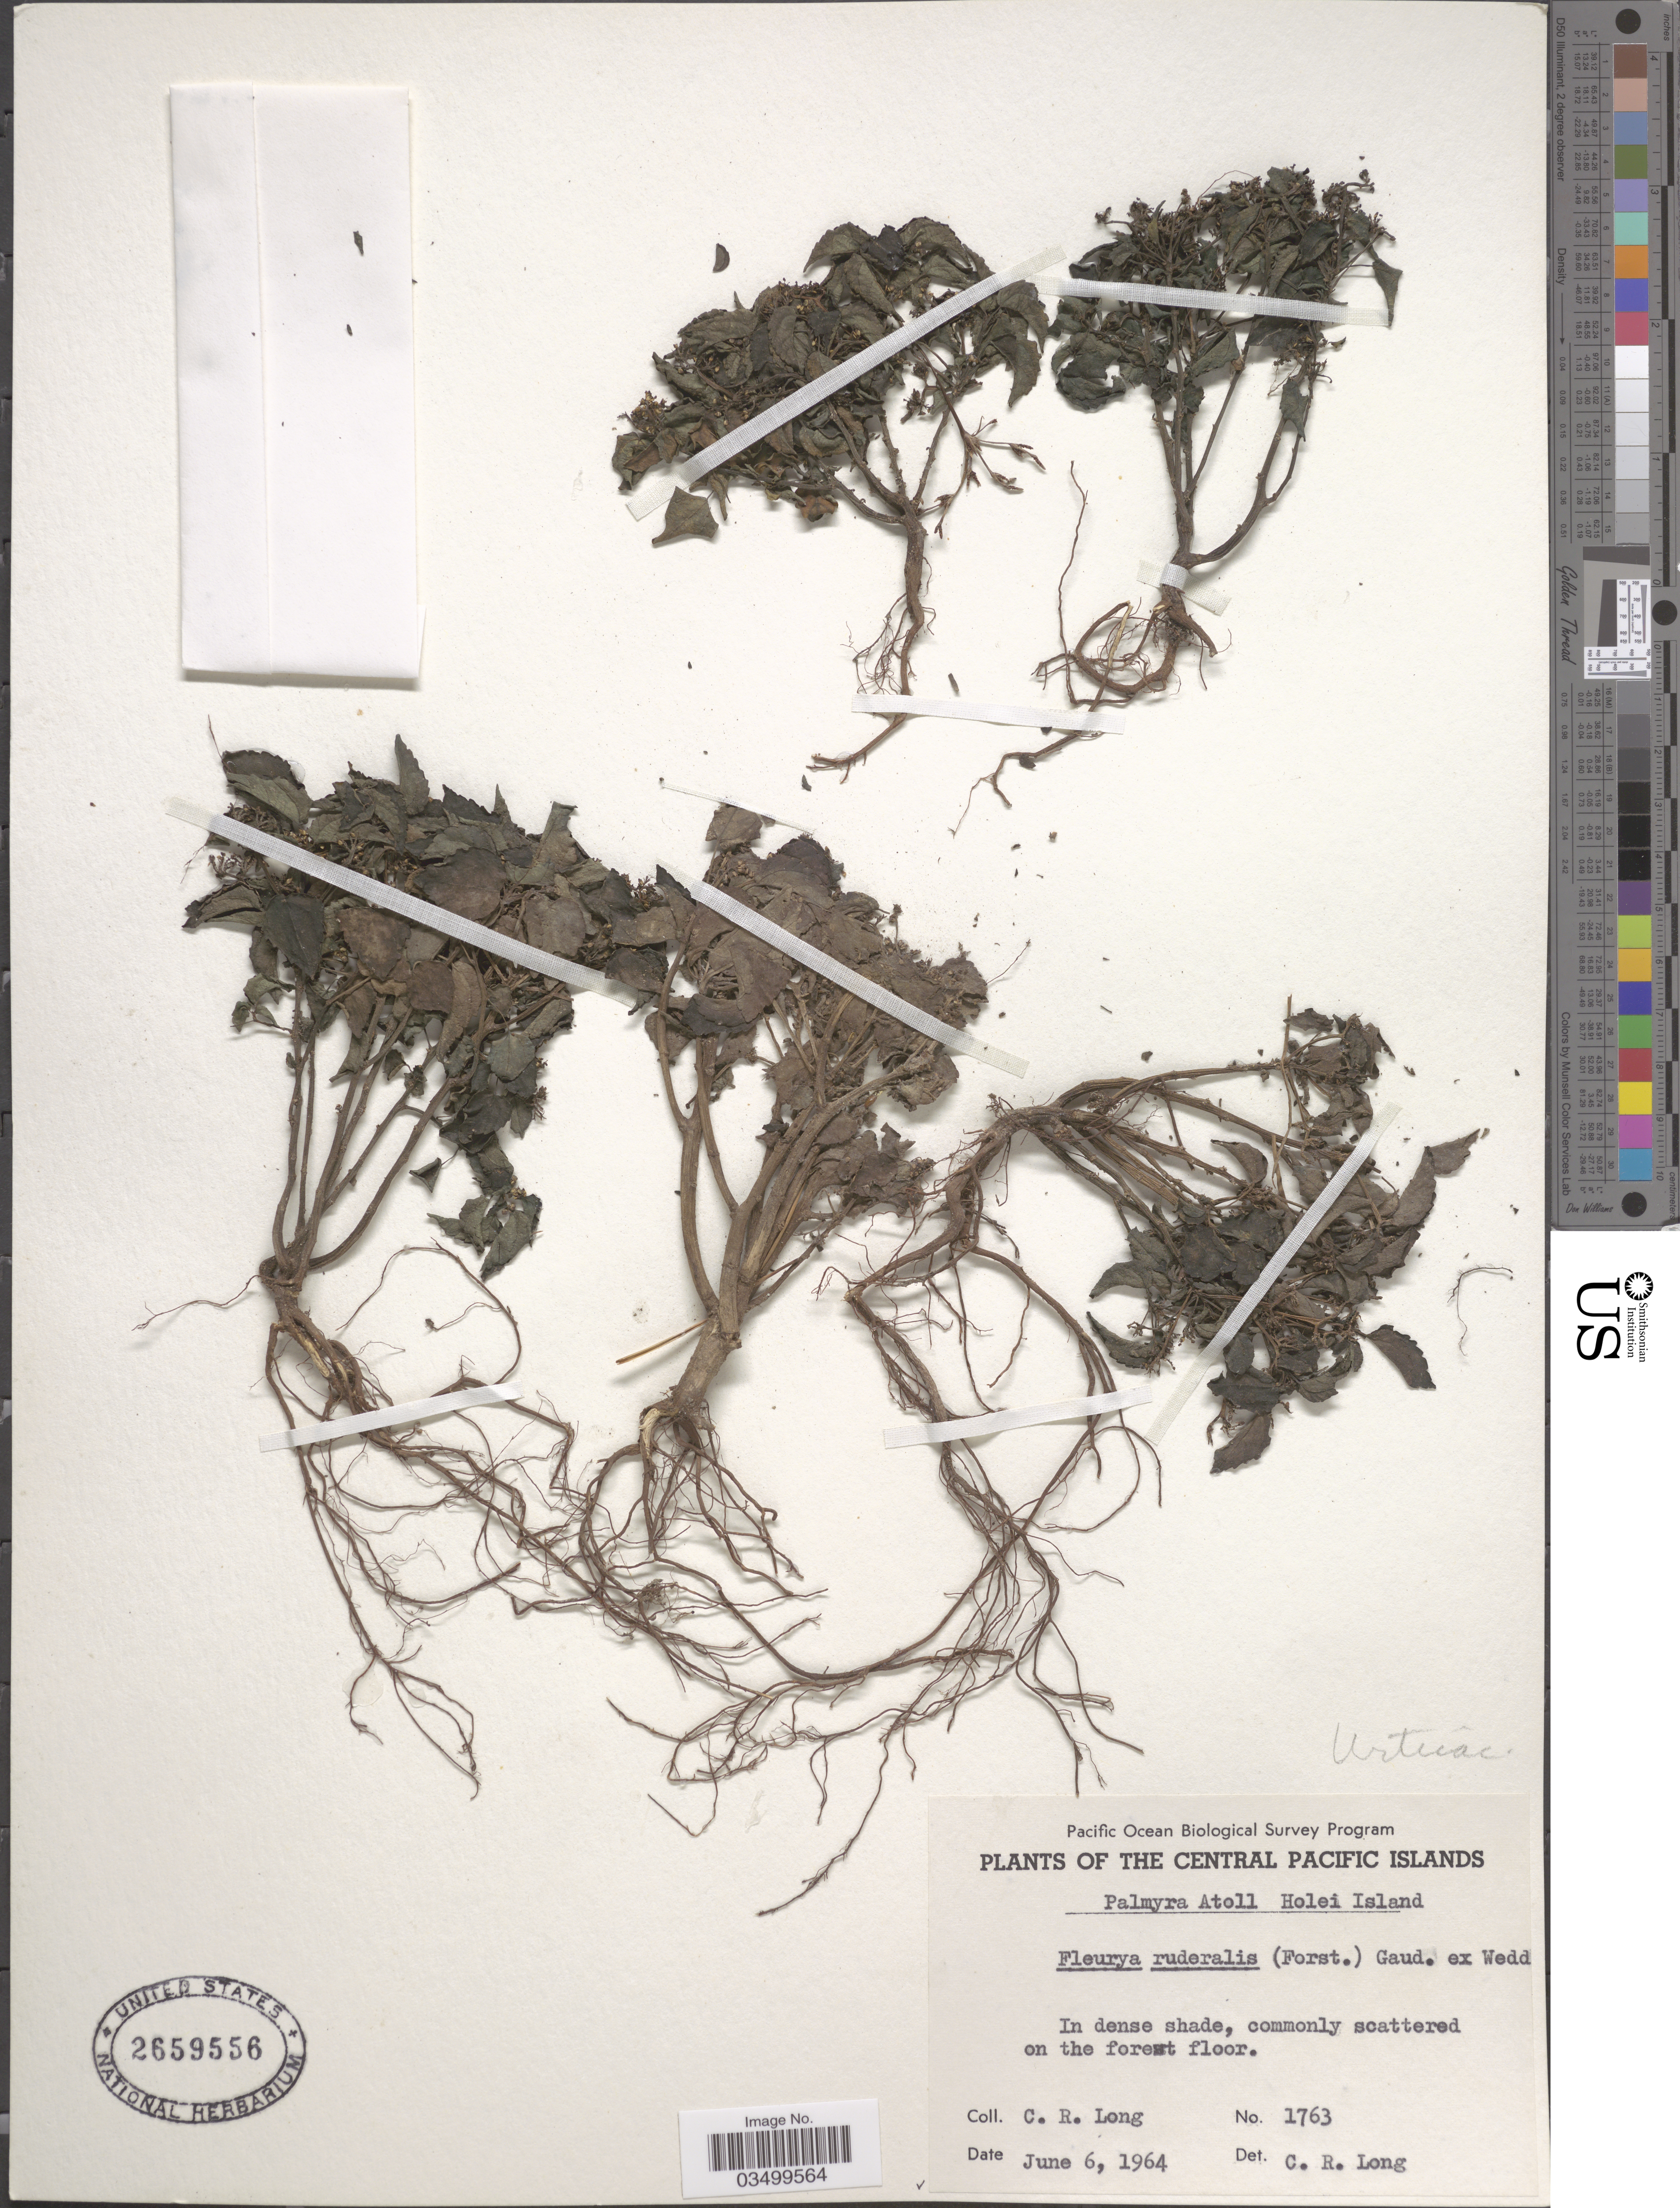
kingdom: Plantae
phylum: Tracheophyta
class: Magnoliopsida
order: Rosales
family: Urticaceae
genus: Laportea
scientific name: Laportea ruderalis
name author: (G. Forst.) Chew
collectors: C. R. Long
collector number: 1763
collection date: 1964-06-06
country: U.S. Administered Pacific Islands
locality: Central Pacific Islands. Palmyra Atoll. Holei Island.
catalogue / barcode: US 2659556